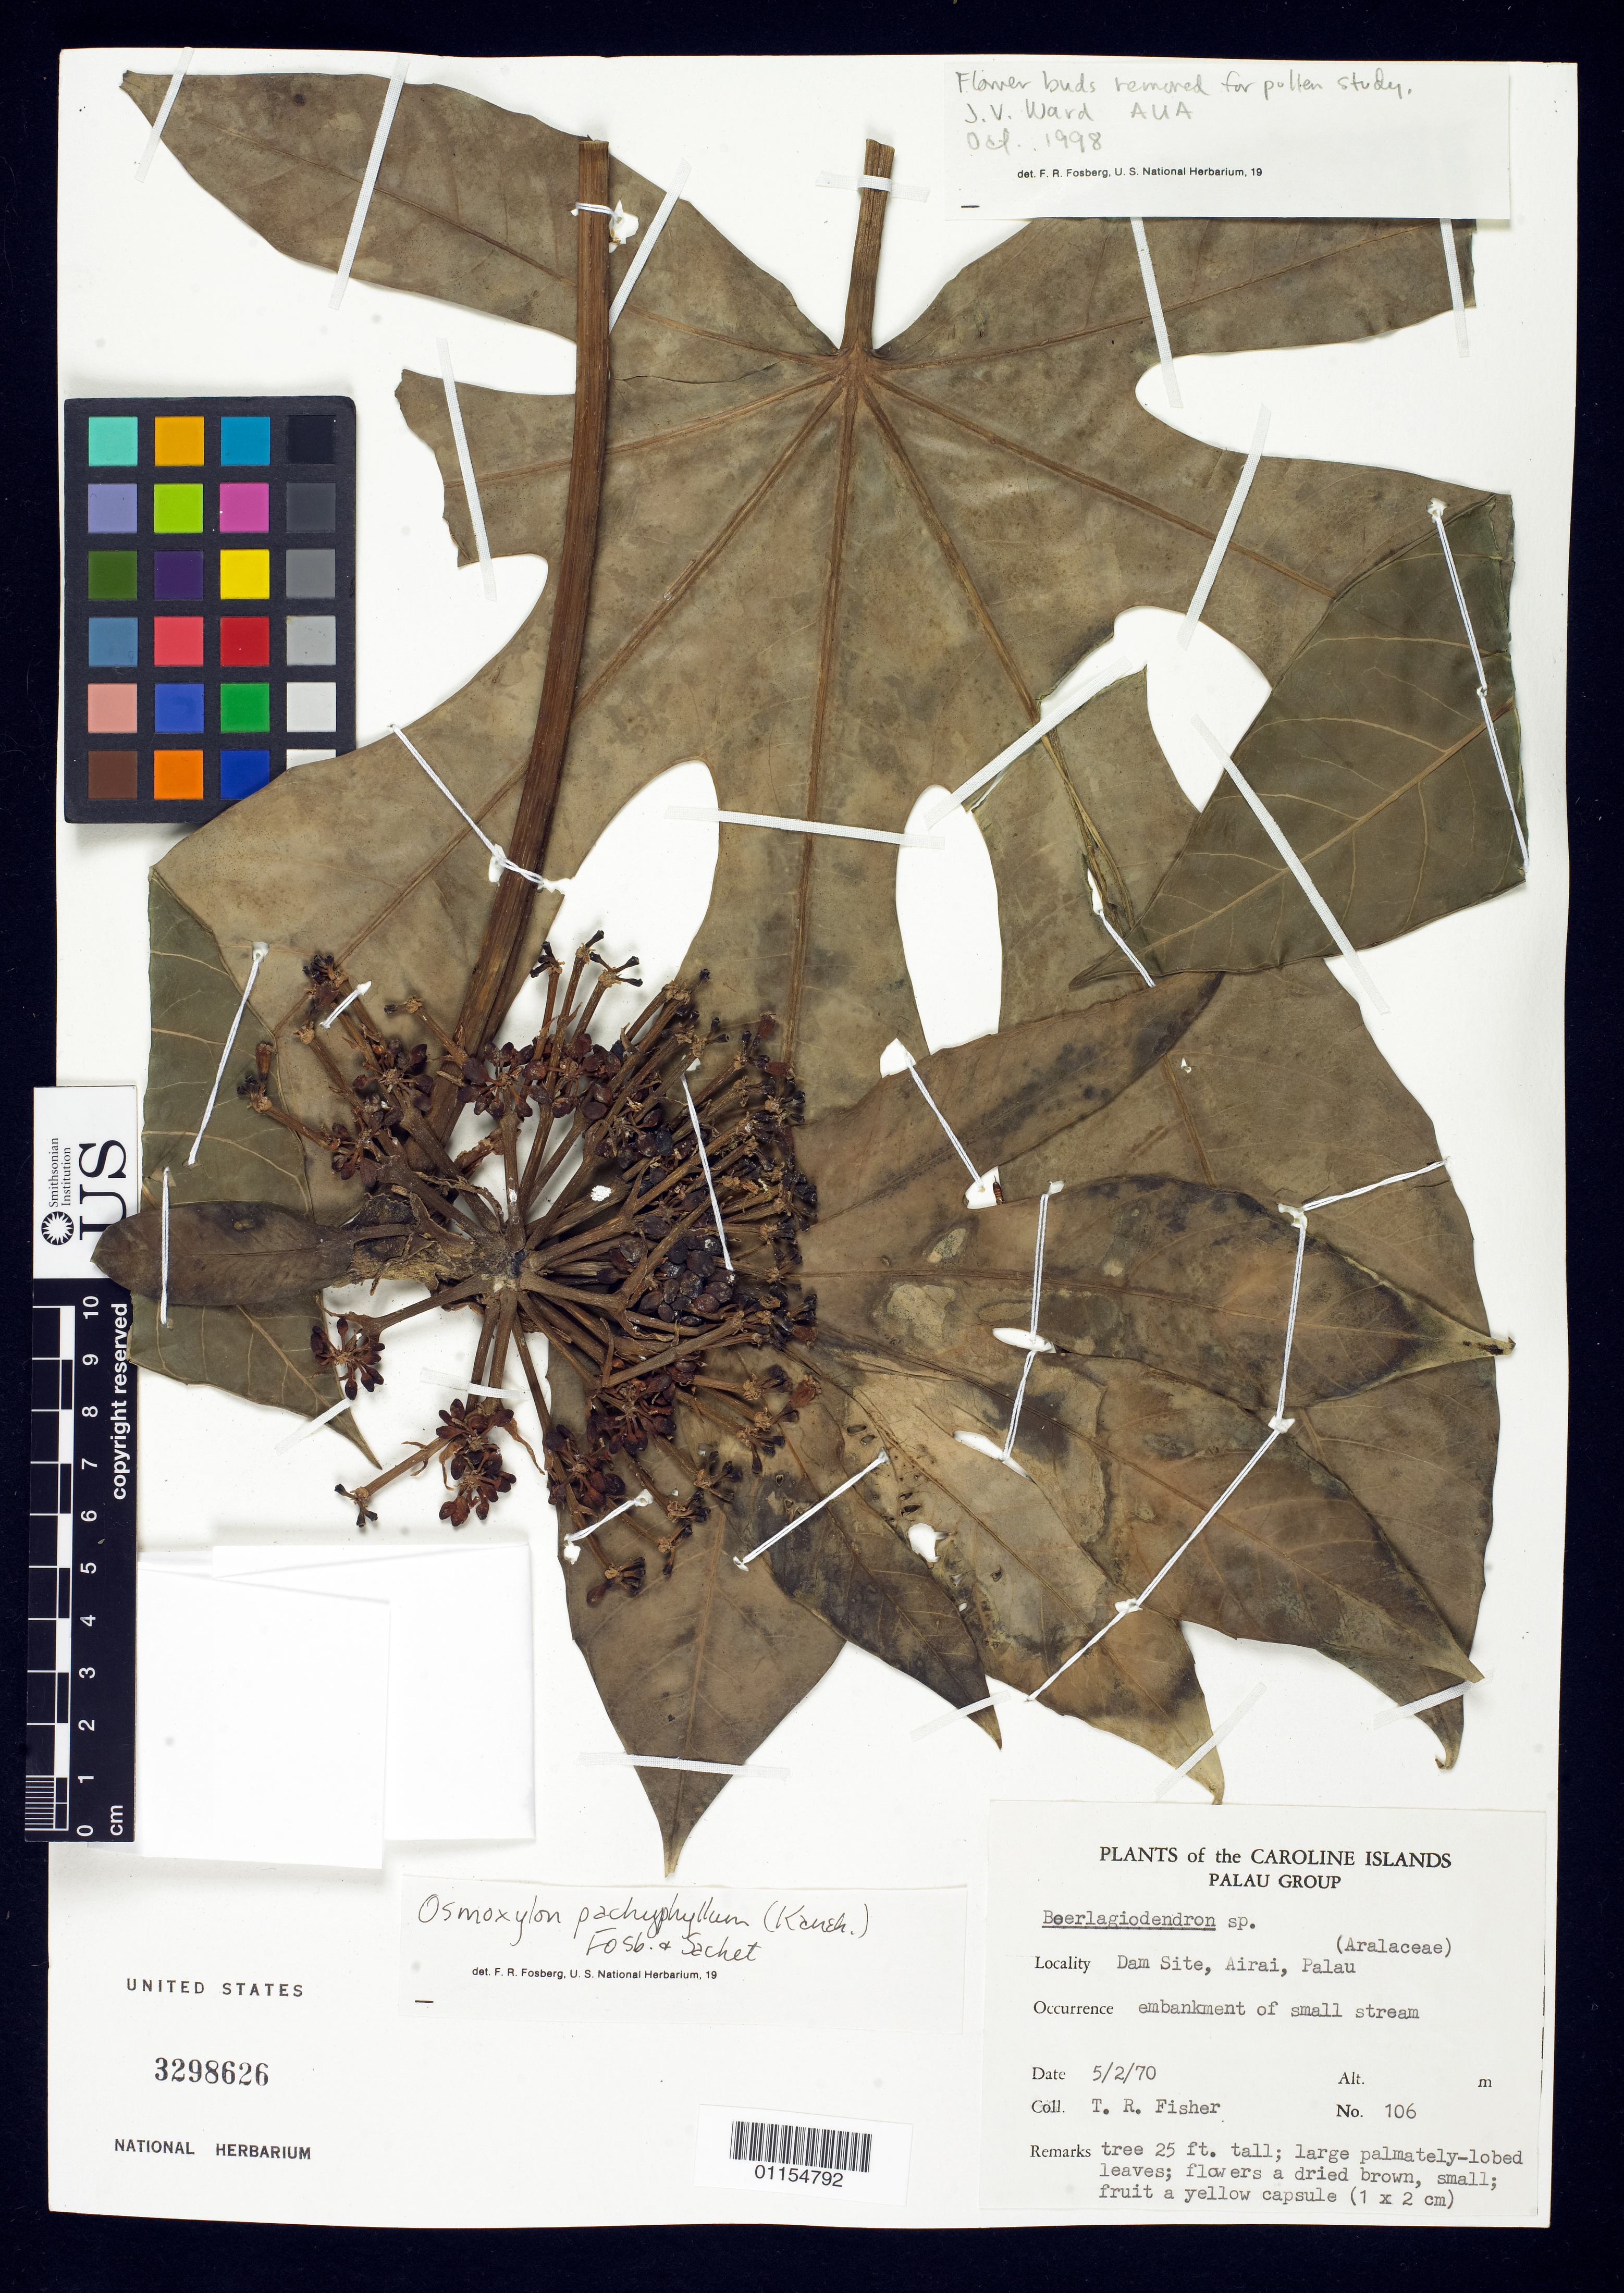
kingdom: Plantae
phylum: Tracheophyta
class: Magnoliopsida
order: Apiales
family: Araliaceae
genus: Osmoxylon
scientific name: Osmoxylon pachyphyllum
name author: (Kaneh.) Fosberg & Sachet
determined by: Fosberg, F. R.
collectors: T. R. Fisher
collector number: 106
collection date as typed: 02 May 1970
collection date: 1970-05-02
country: Palau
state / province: Airai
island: Babeldaob [Babelthuap]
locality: Dam Site, Palau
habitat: embankment of small strem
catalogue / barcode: US 3298626